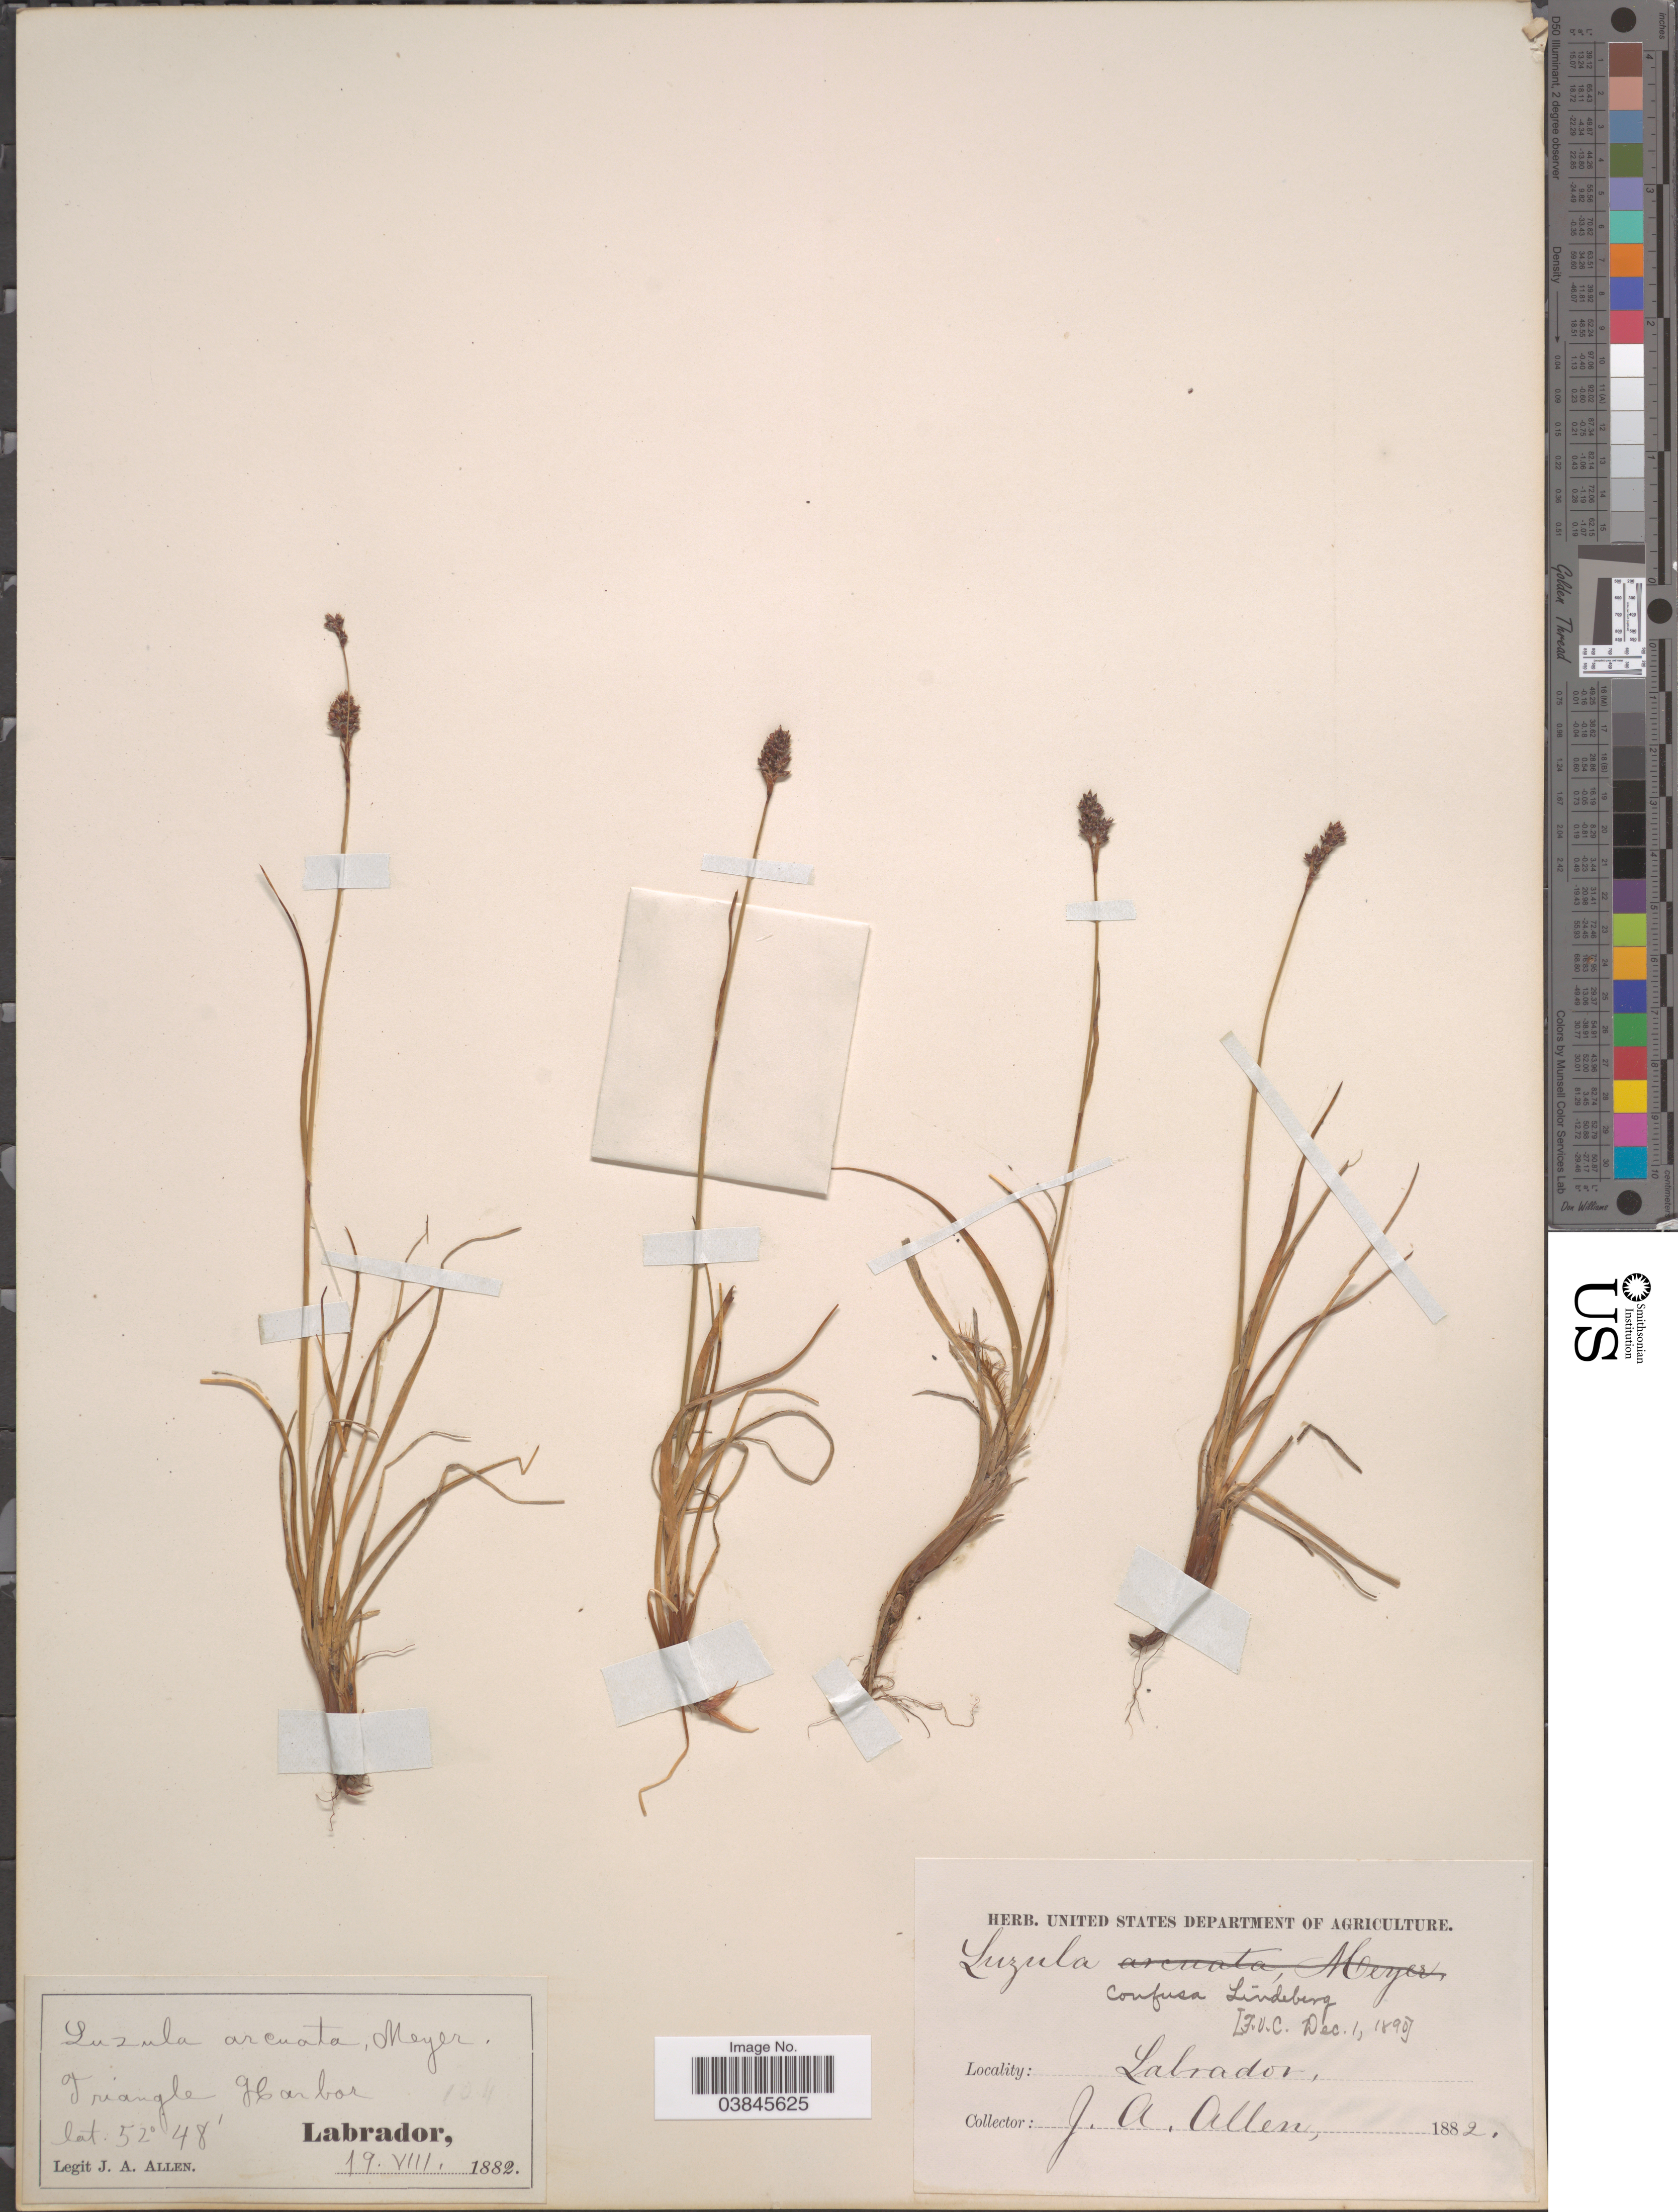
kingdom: Plantae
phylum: Tracheophyta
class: Liliopsida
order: Poales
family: Juncaceae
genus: Luzula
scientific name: Luzula confusa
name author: Lindeb.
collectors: J. Allen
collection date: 1882-08-19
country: Canada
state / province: Newfoundland and Labrador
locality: Labrador. Triangle Harbor.